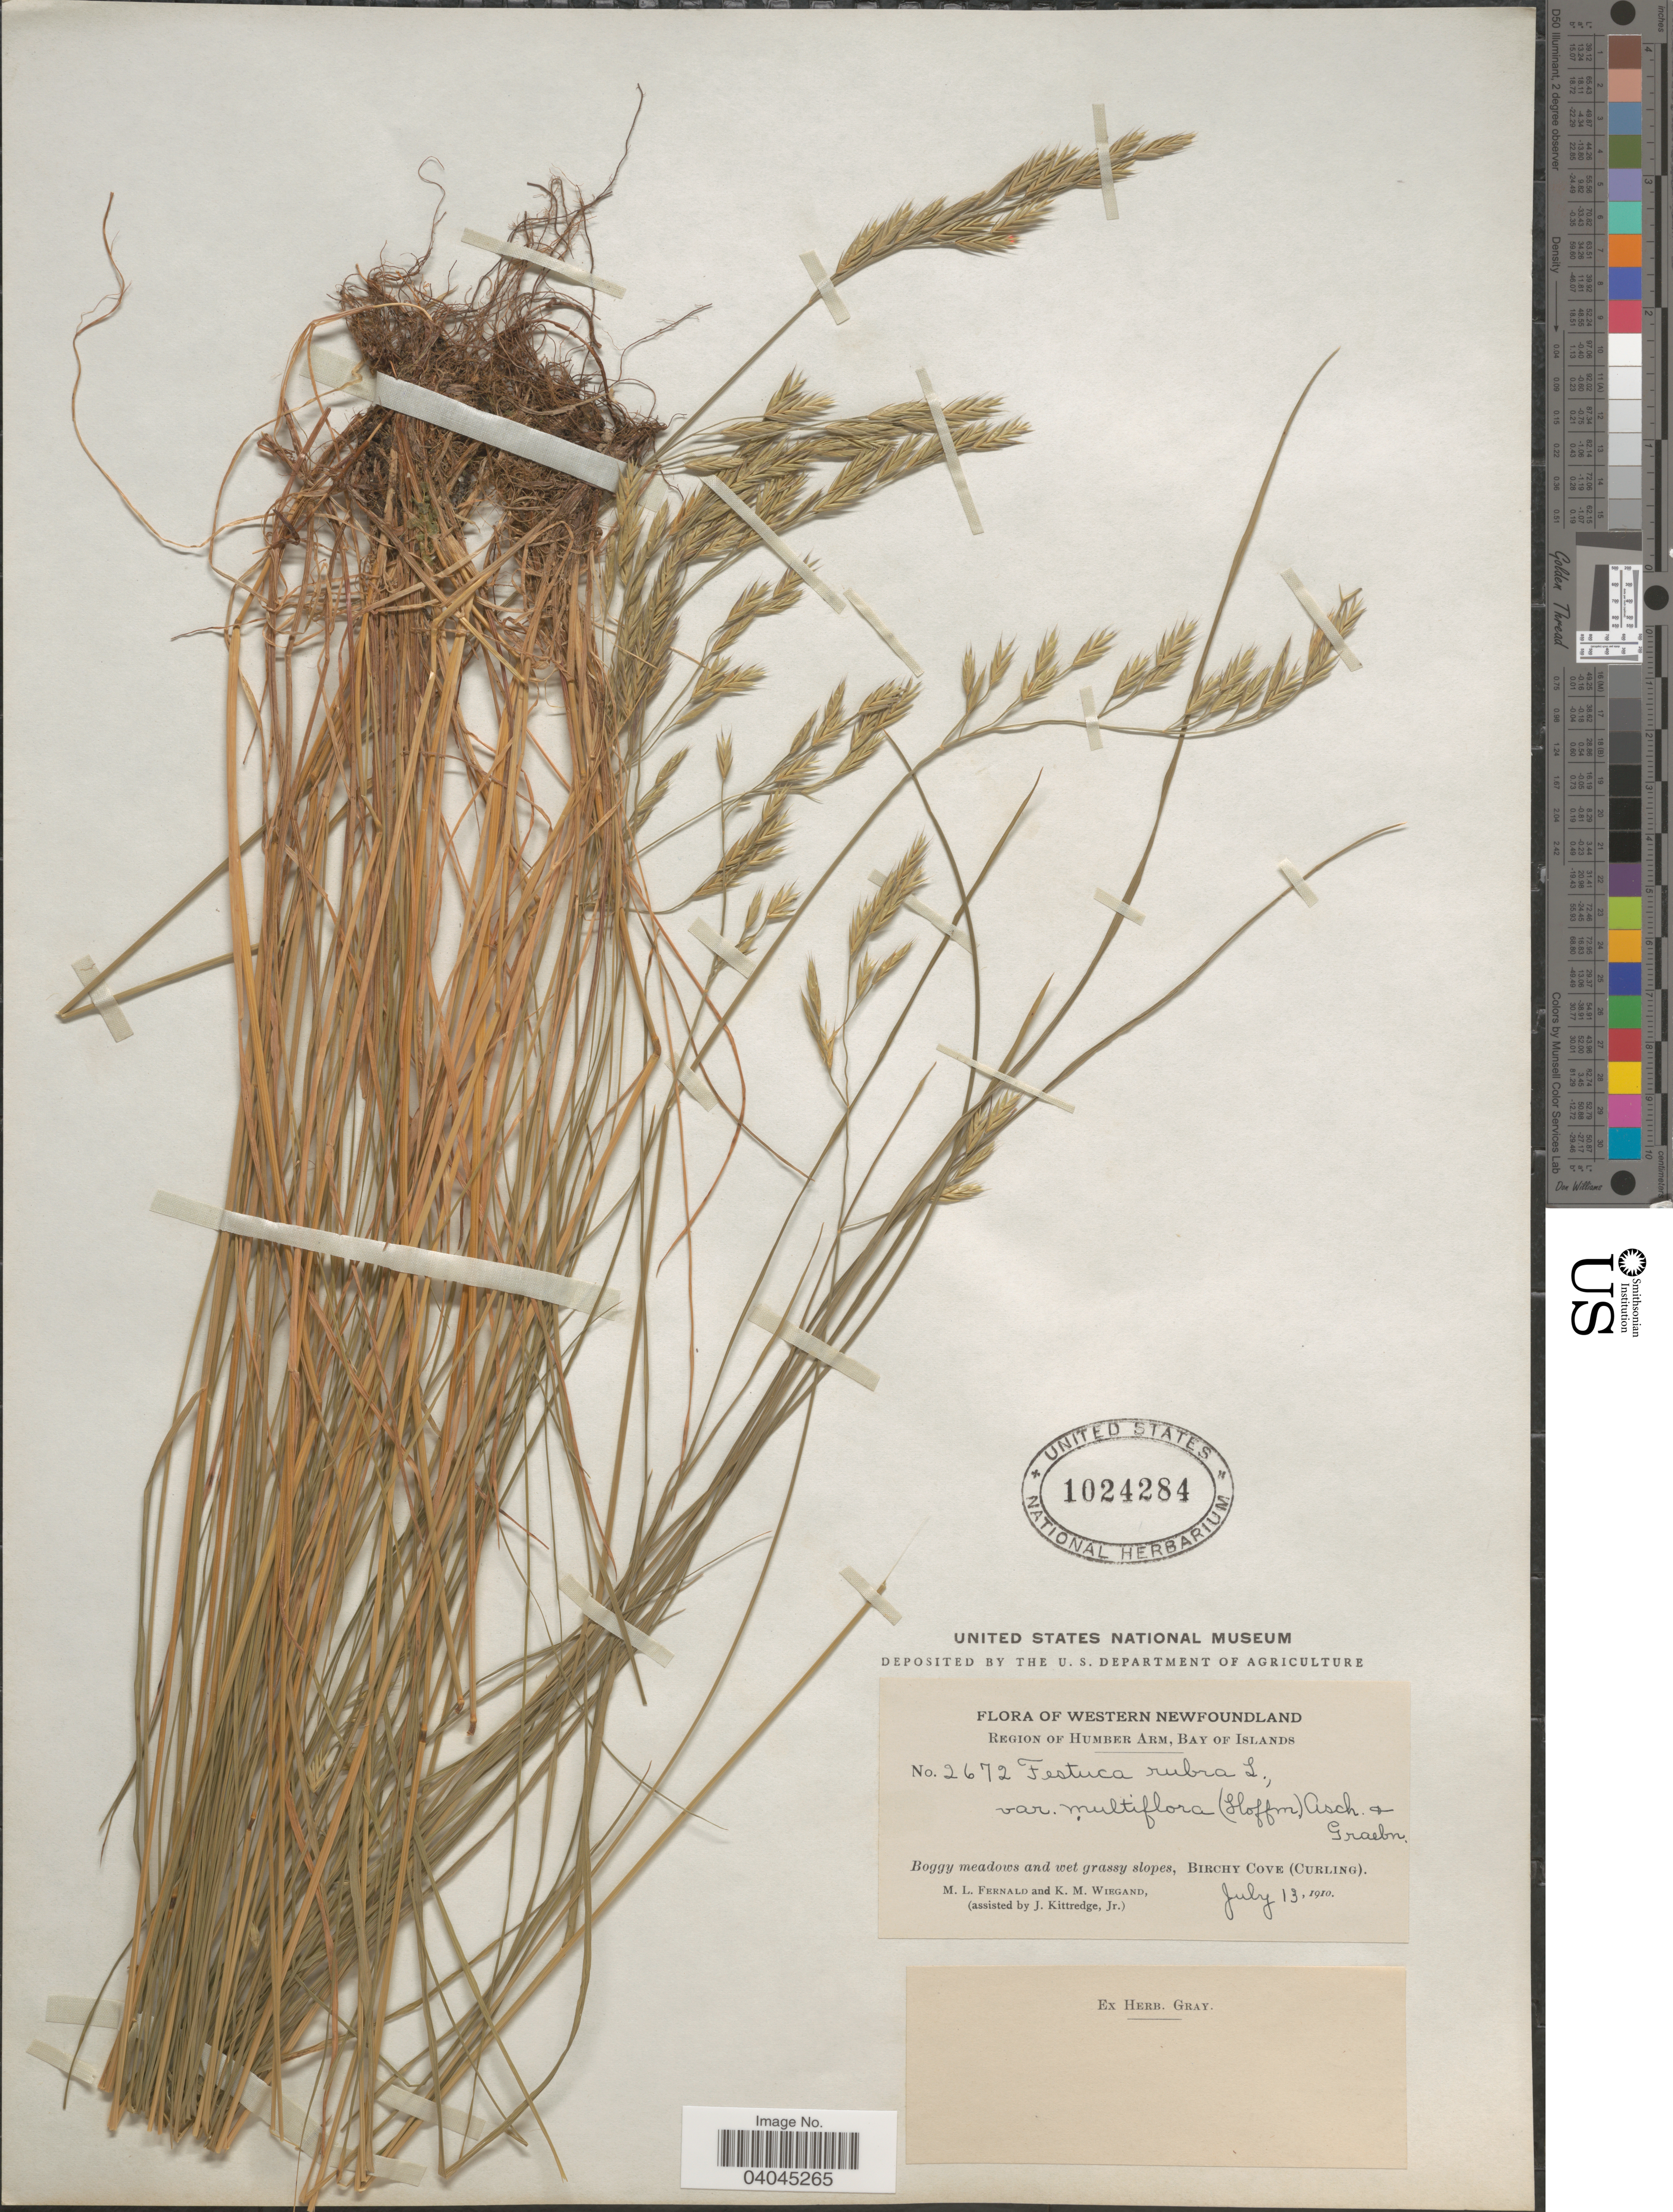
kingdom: Plantae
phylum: Tracheophyta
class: Liliopsida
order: Poales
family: Poaceae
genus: Festuca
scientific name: Festuca rubra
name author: L.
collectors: M. L. Fernald, K. M. Wiegand & J. Kittredge Jr.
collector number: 2672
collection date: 1910-07-13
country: Canada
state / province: Newfoundland and Labrador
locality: Western Newfoundland. Region of Humber Arm, Bay of Islands. Birchy Cove (Curling).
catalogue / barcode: US 1024284